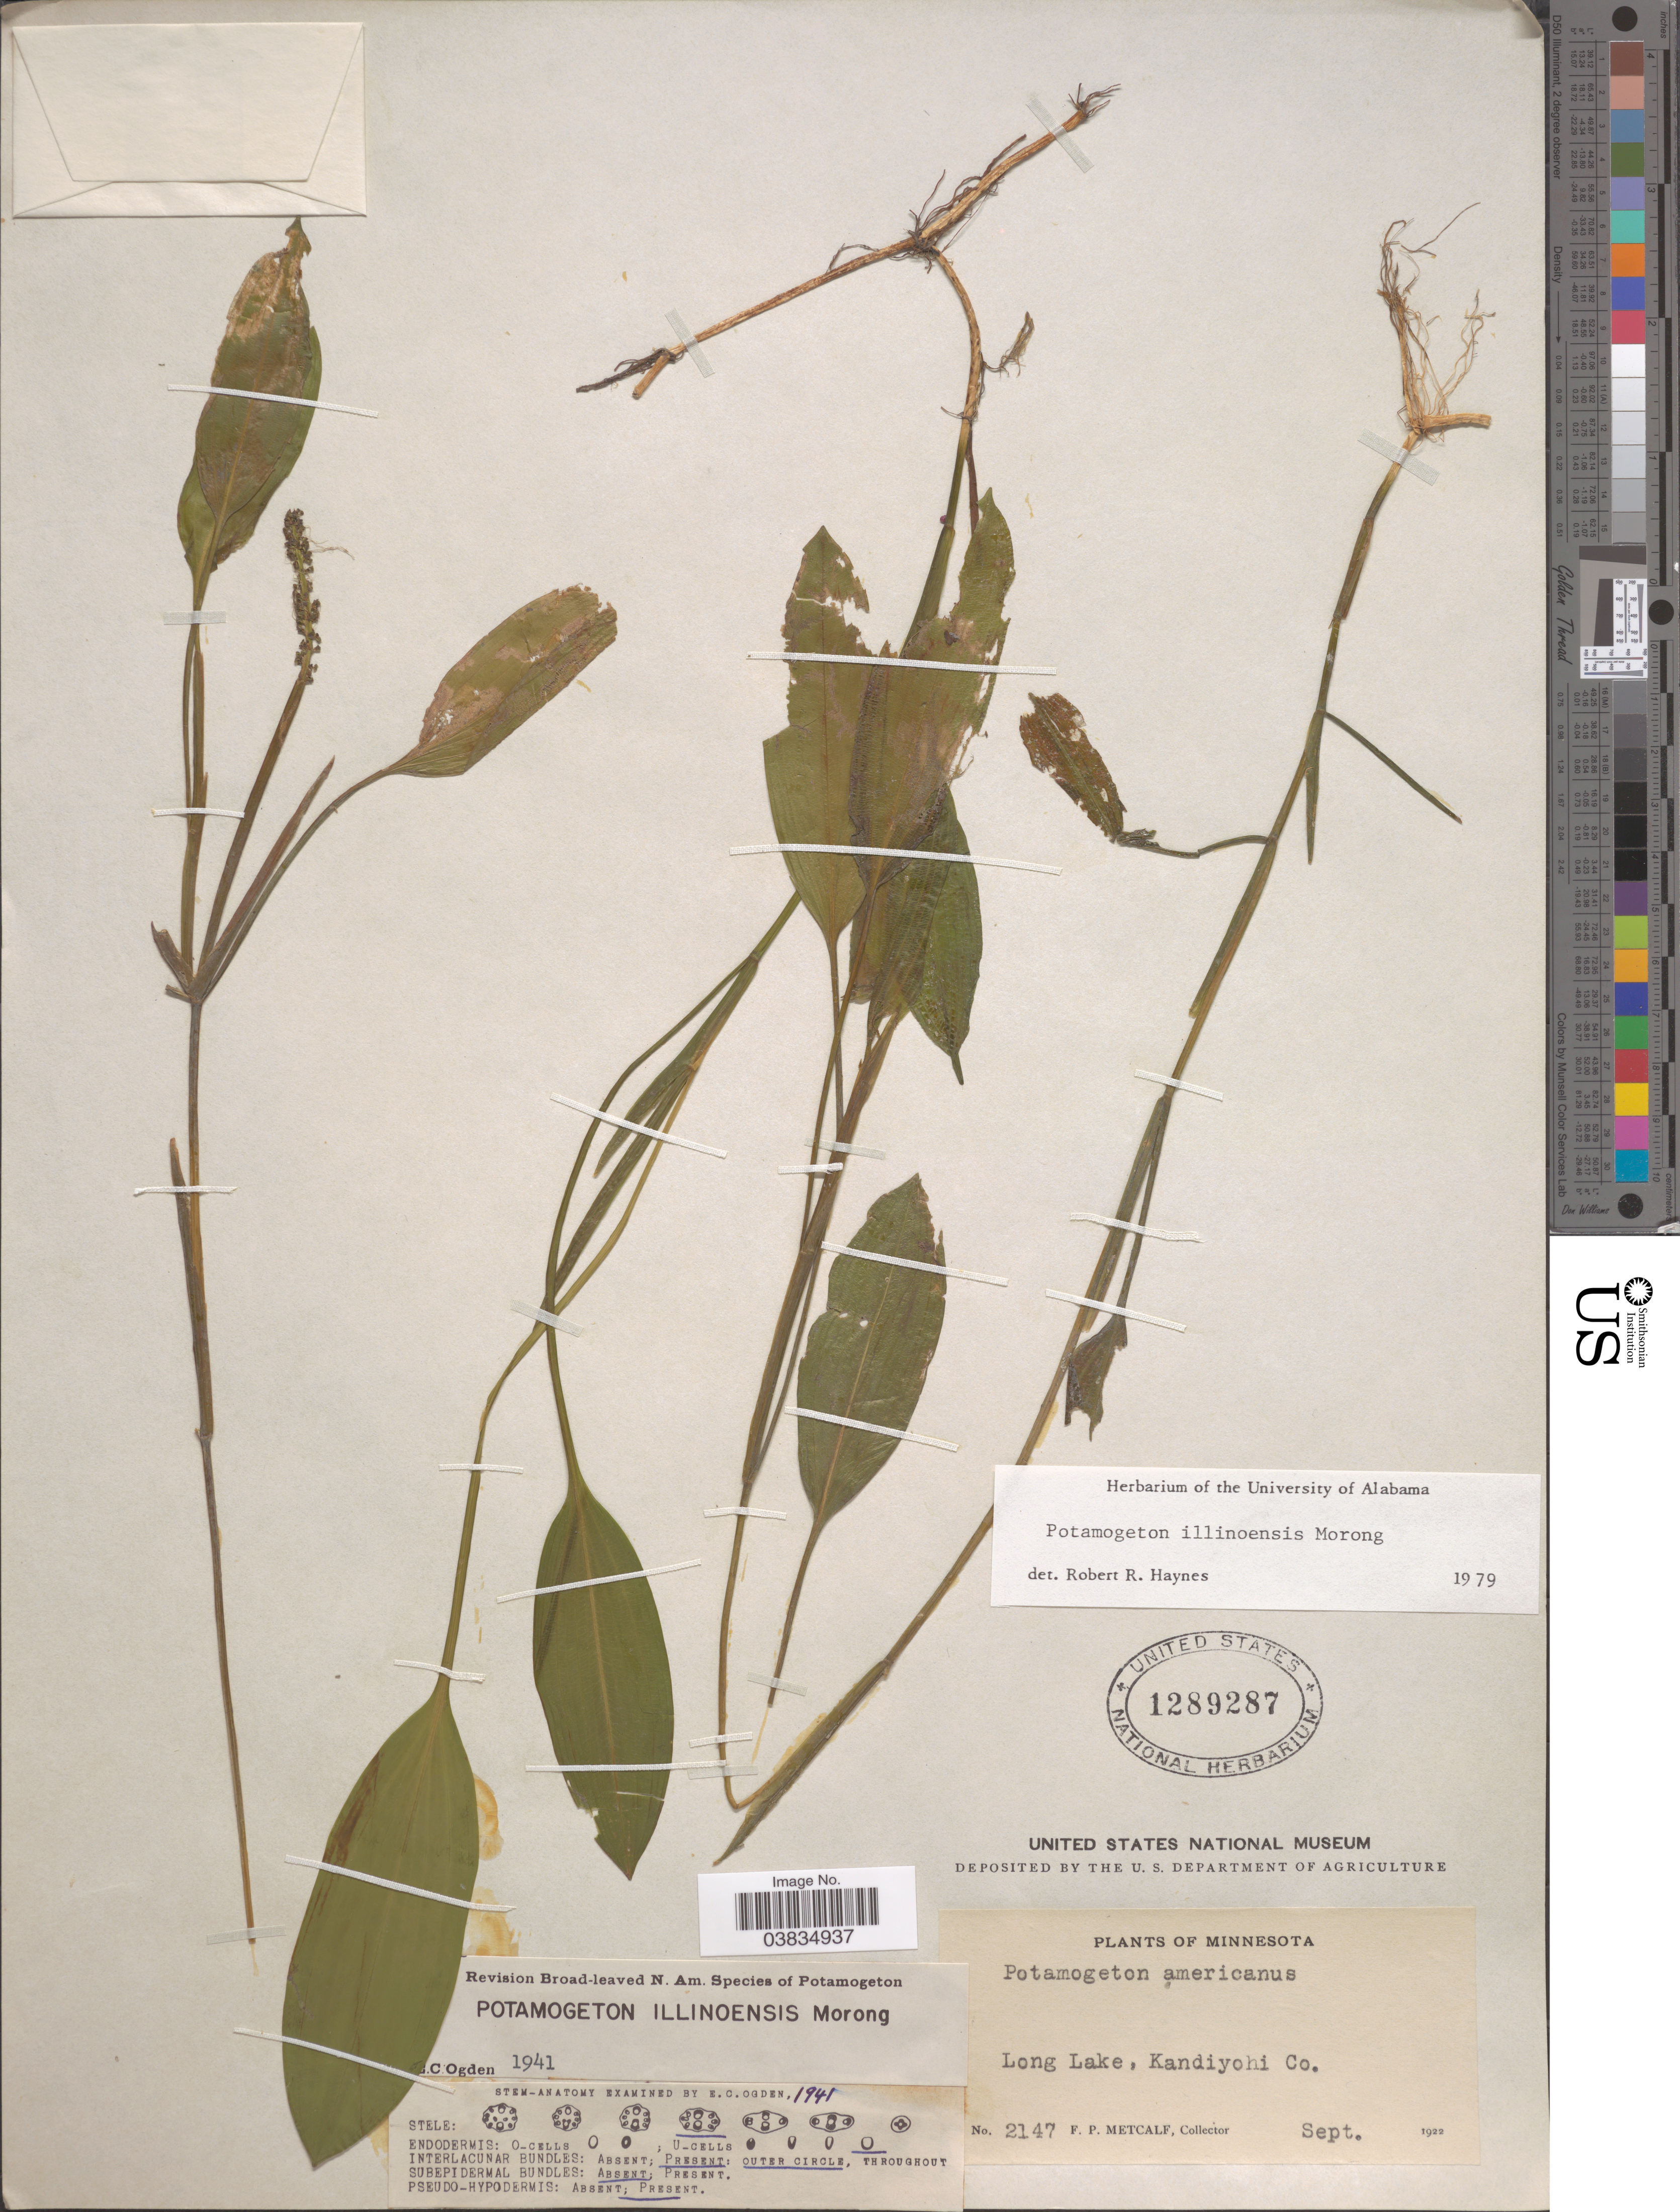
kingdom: Plantae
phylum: Tracheophyta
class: Liliopsida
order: Alismatales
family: Potamogetonaceae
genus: Potamogeton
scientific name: Potamogeton illinoensis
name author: Morong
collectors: F. Metcalf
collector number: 2147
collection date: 1922-09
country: United States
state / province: Minnesota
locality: Long Lake, Kandiyohi Co.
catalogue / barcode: US 1289287